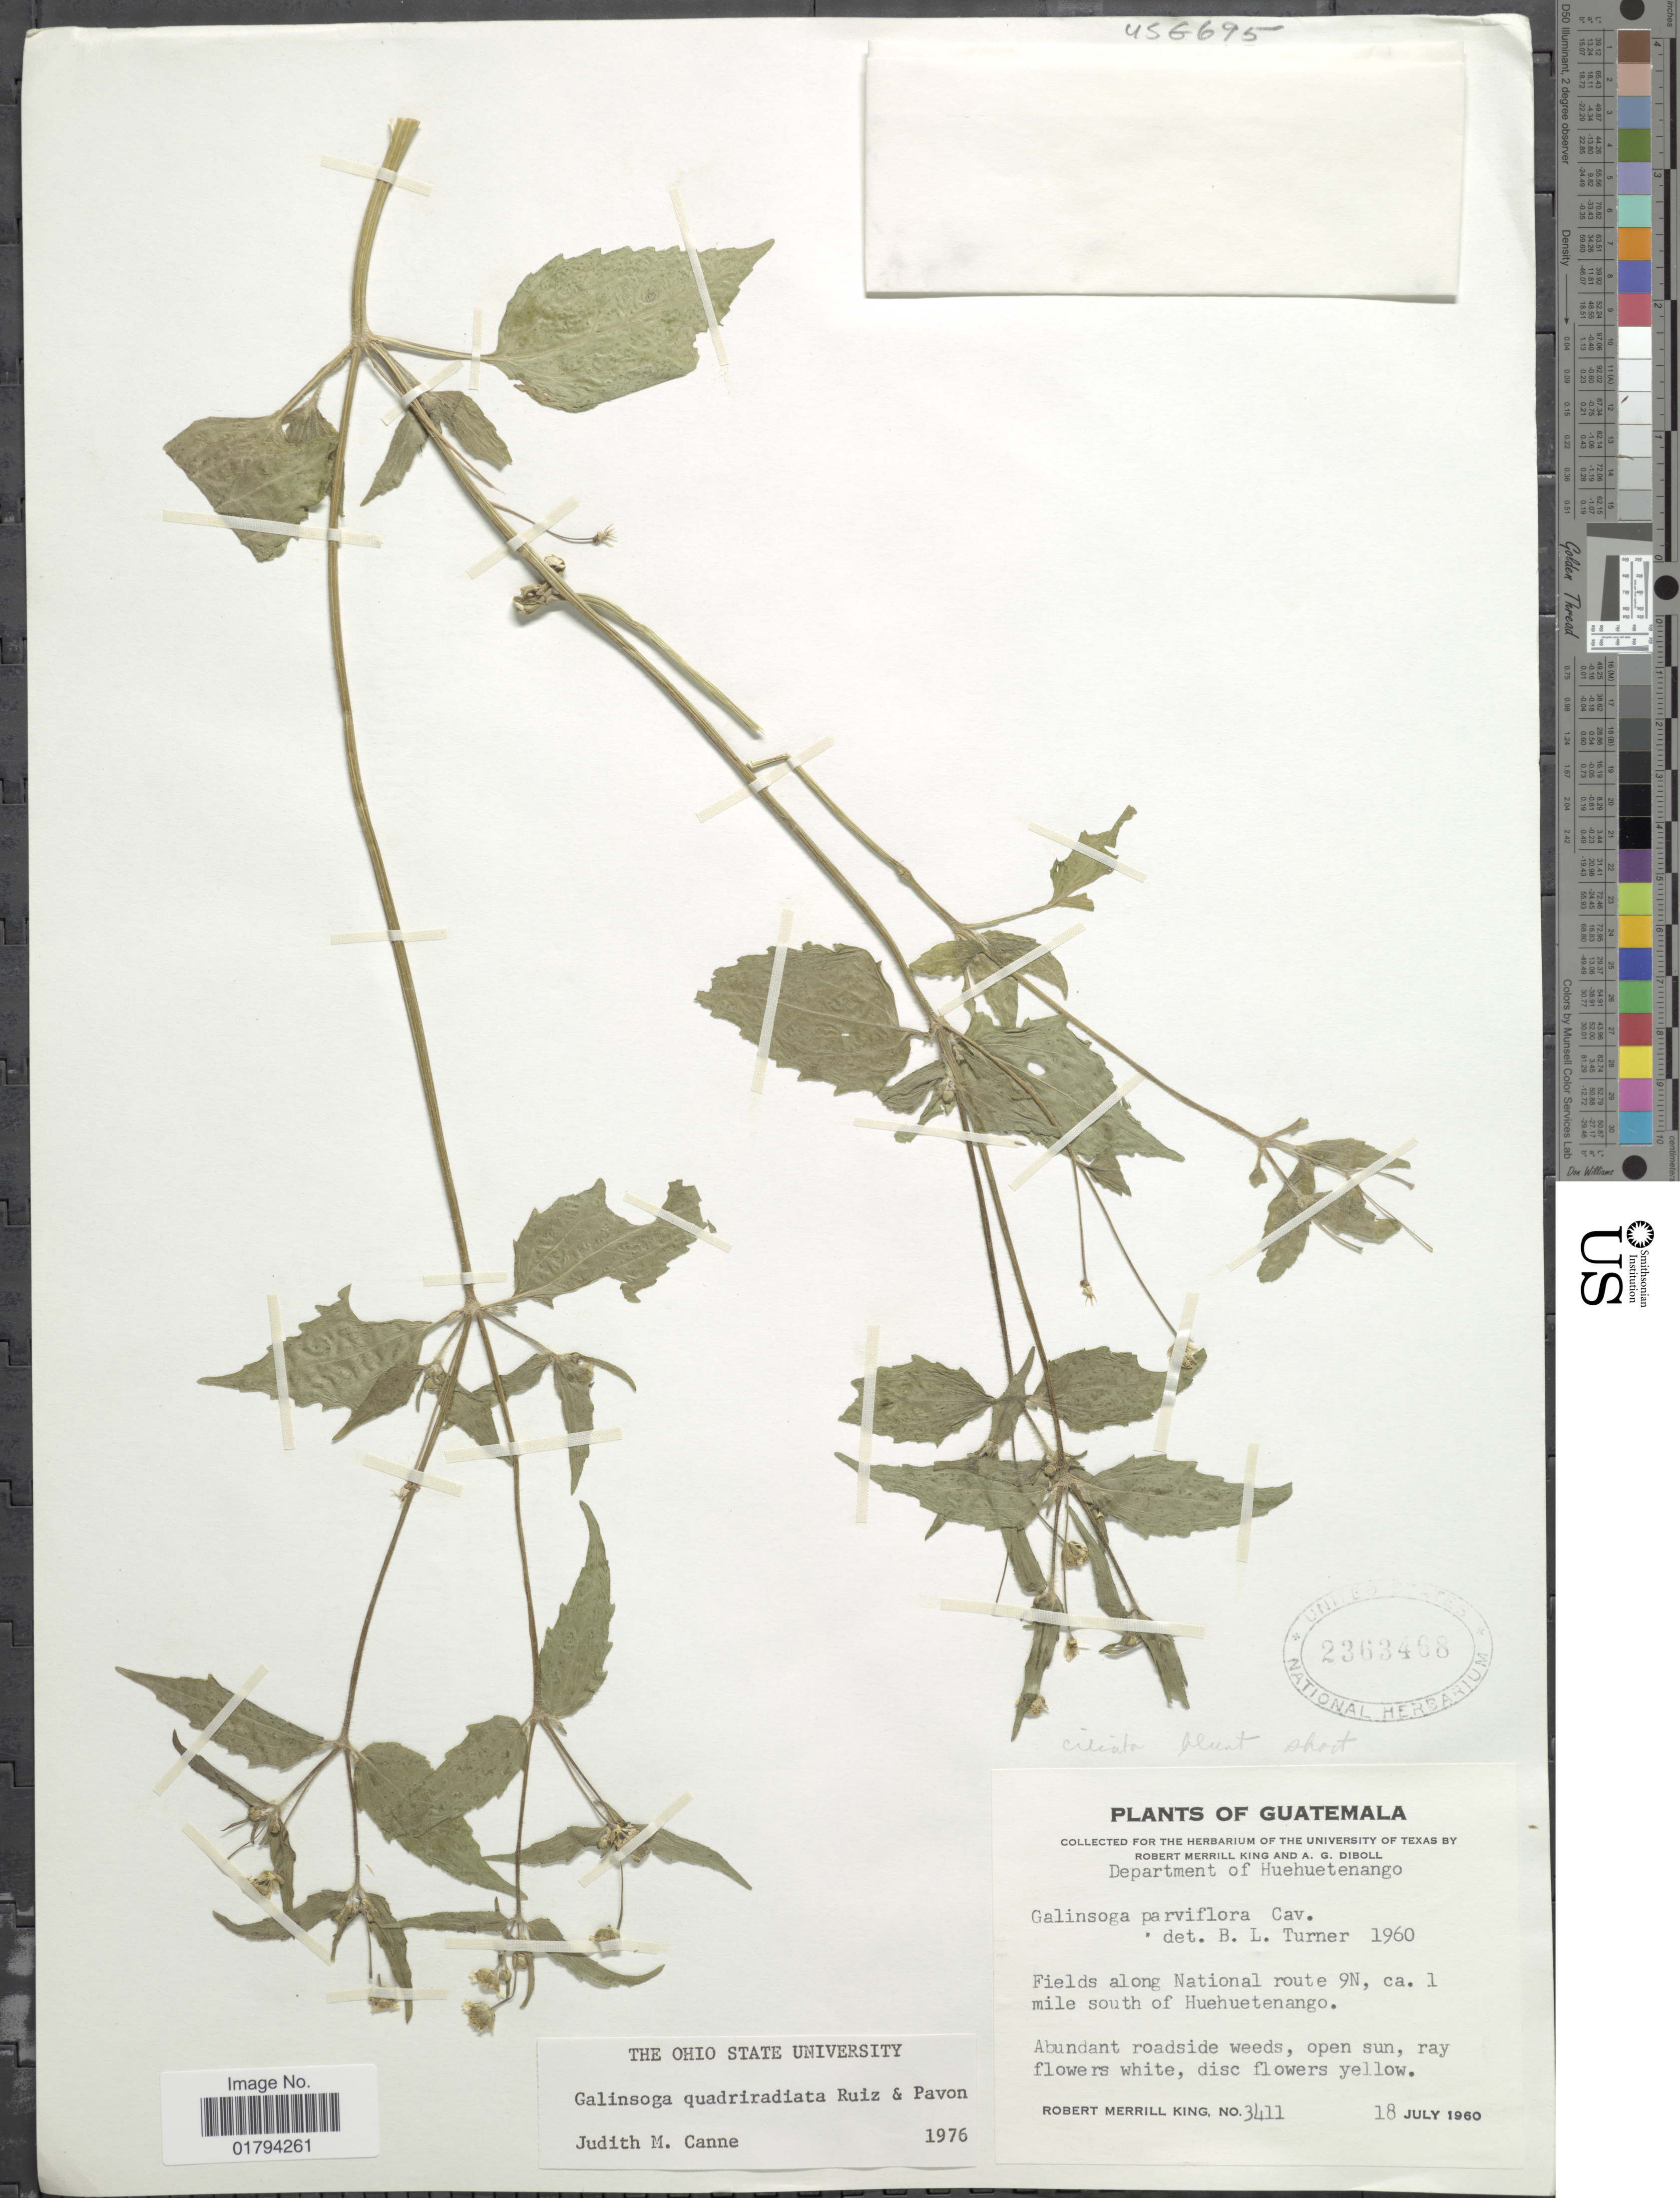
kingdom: Plantae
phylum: Tracheophyta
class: Magnoliopsida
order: Asterales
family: Asteraceae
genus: Galinsoga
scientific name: Galinsoga quadriradiata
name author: Ruiz & Pav.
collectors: R. M. King & A. Diboll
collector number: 3411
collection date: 1960-07-18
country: Guatemala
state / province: Huehuetenango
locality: Fields along National route 9N, ca. 1 mile south of Huehuetenango, abundant roadside weeds.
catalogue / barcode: US 2363488